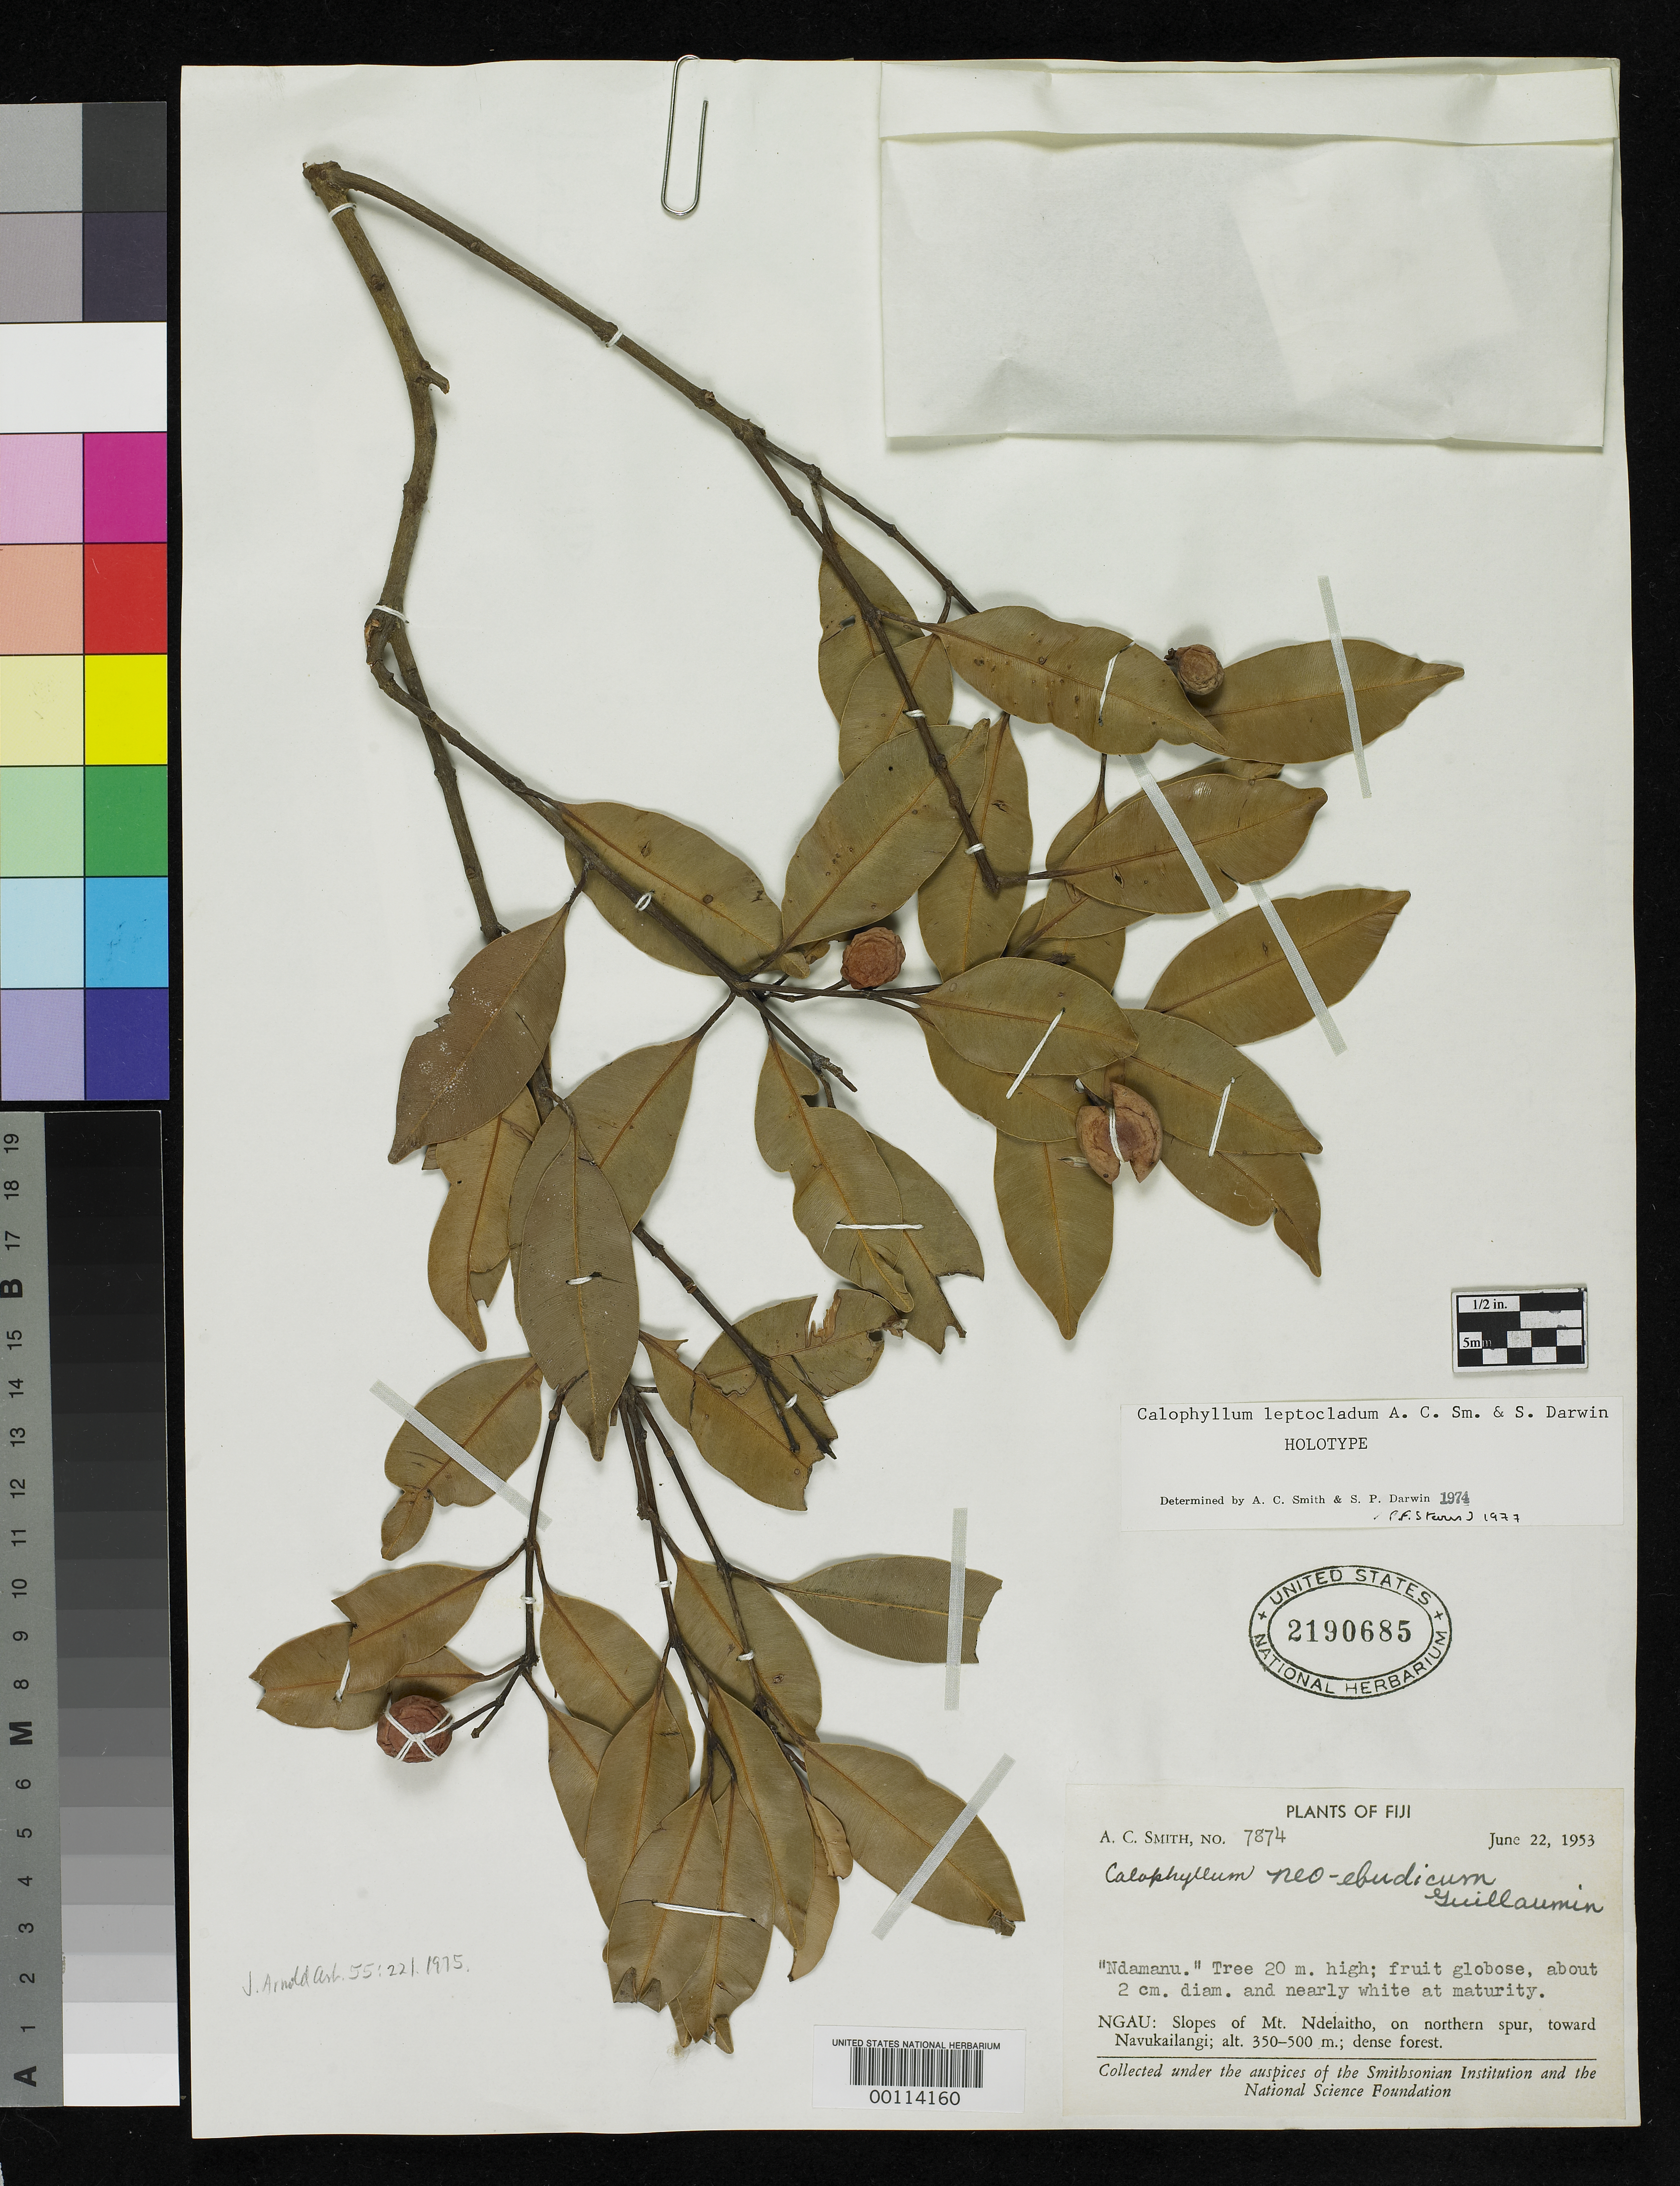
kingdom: Plantae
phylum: Tracheophyta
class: Magnoliopsida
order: Malpighiales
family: Calophyllaceae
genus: Calophyllum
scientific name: Calophyllum leptocladum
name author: A.C. Sm. & S.P. Darwin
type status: Holotype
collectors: A. C. Smith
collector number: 7874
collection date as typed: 22 Jun 1953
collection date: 1953-06-22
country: Fiji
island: Gau [Ngau]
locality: Ngau, Mt. Ndelaitho toward Navukailangi.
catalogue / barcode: US 2190685